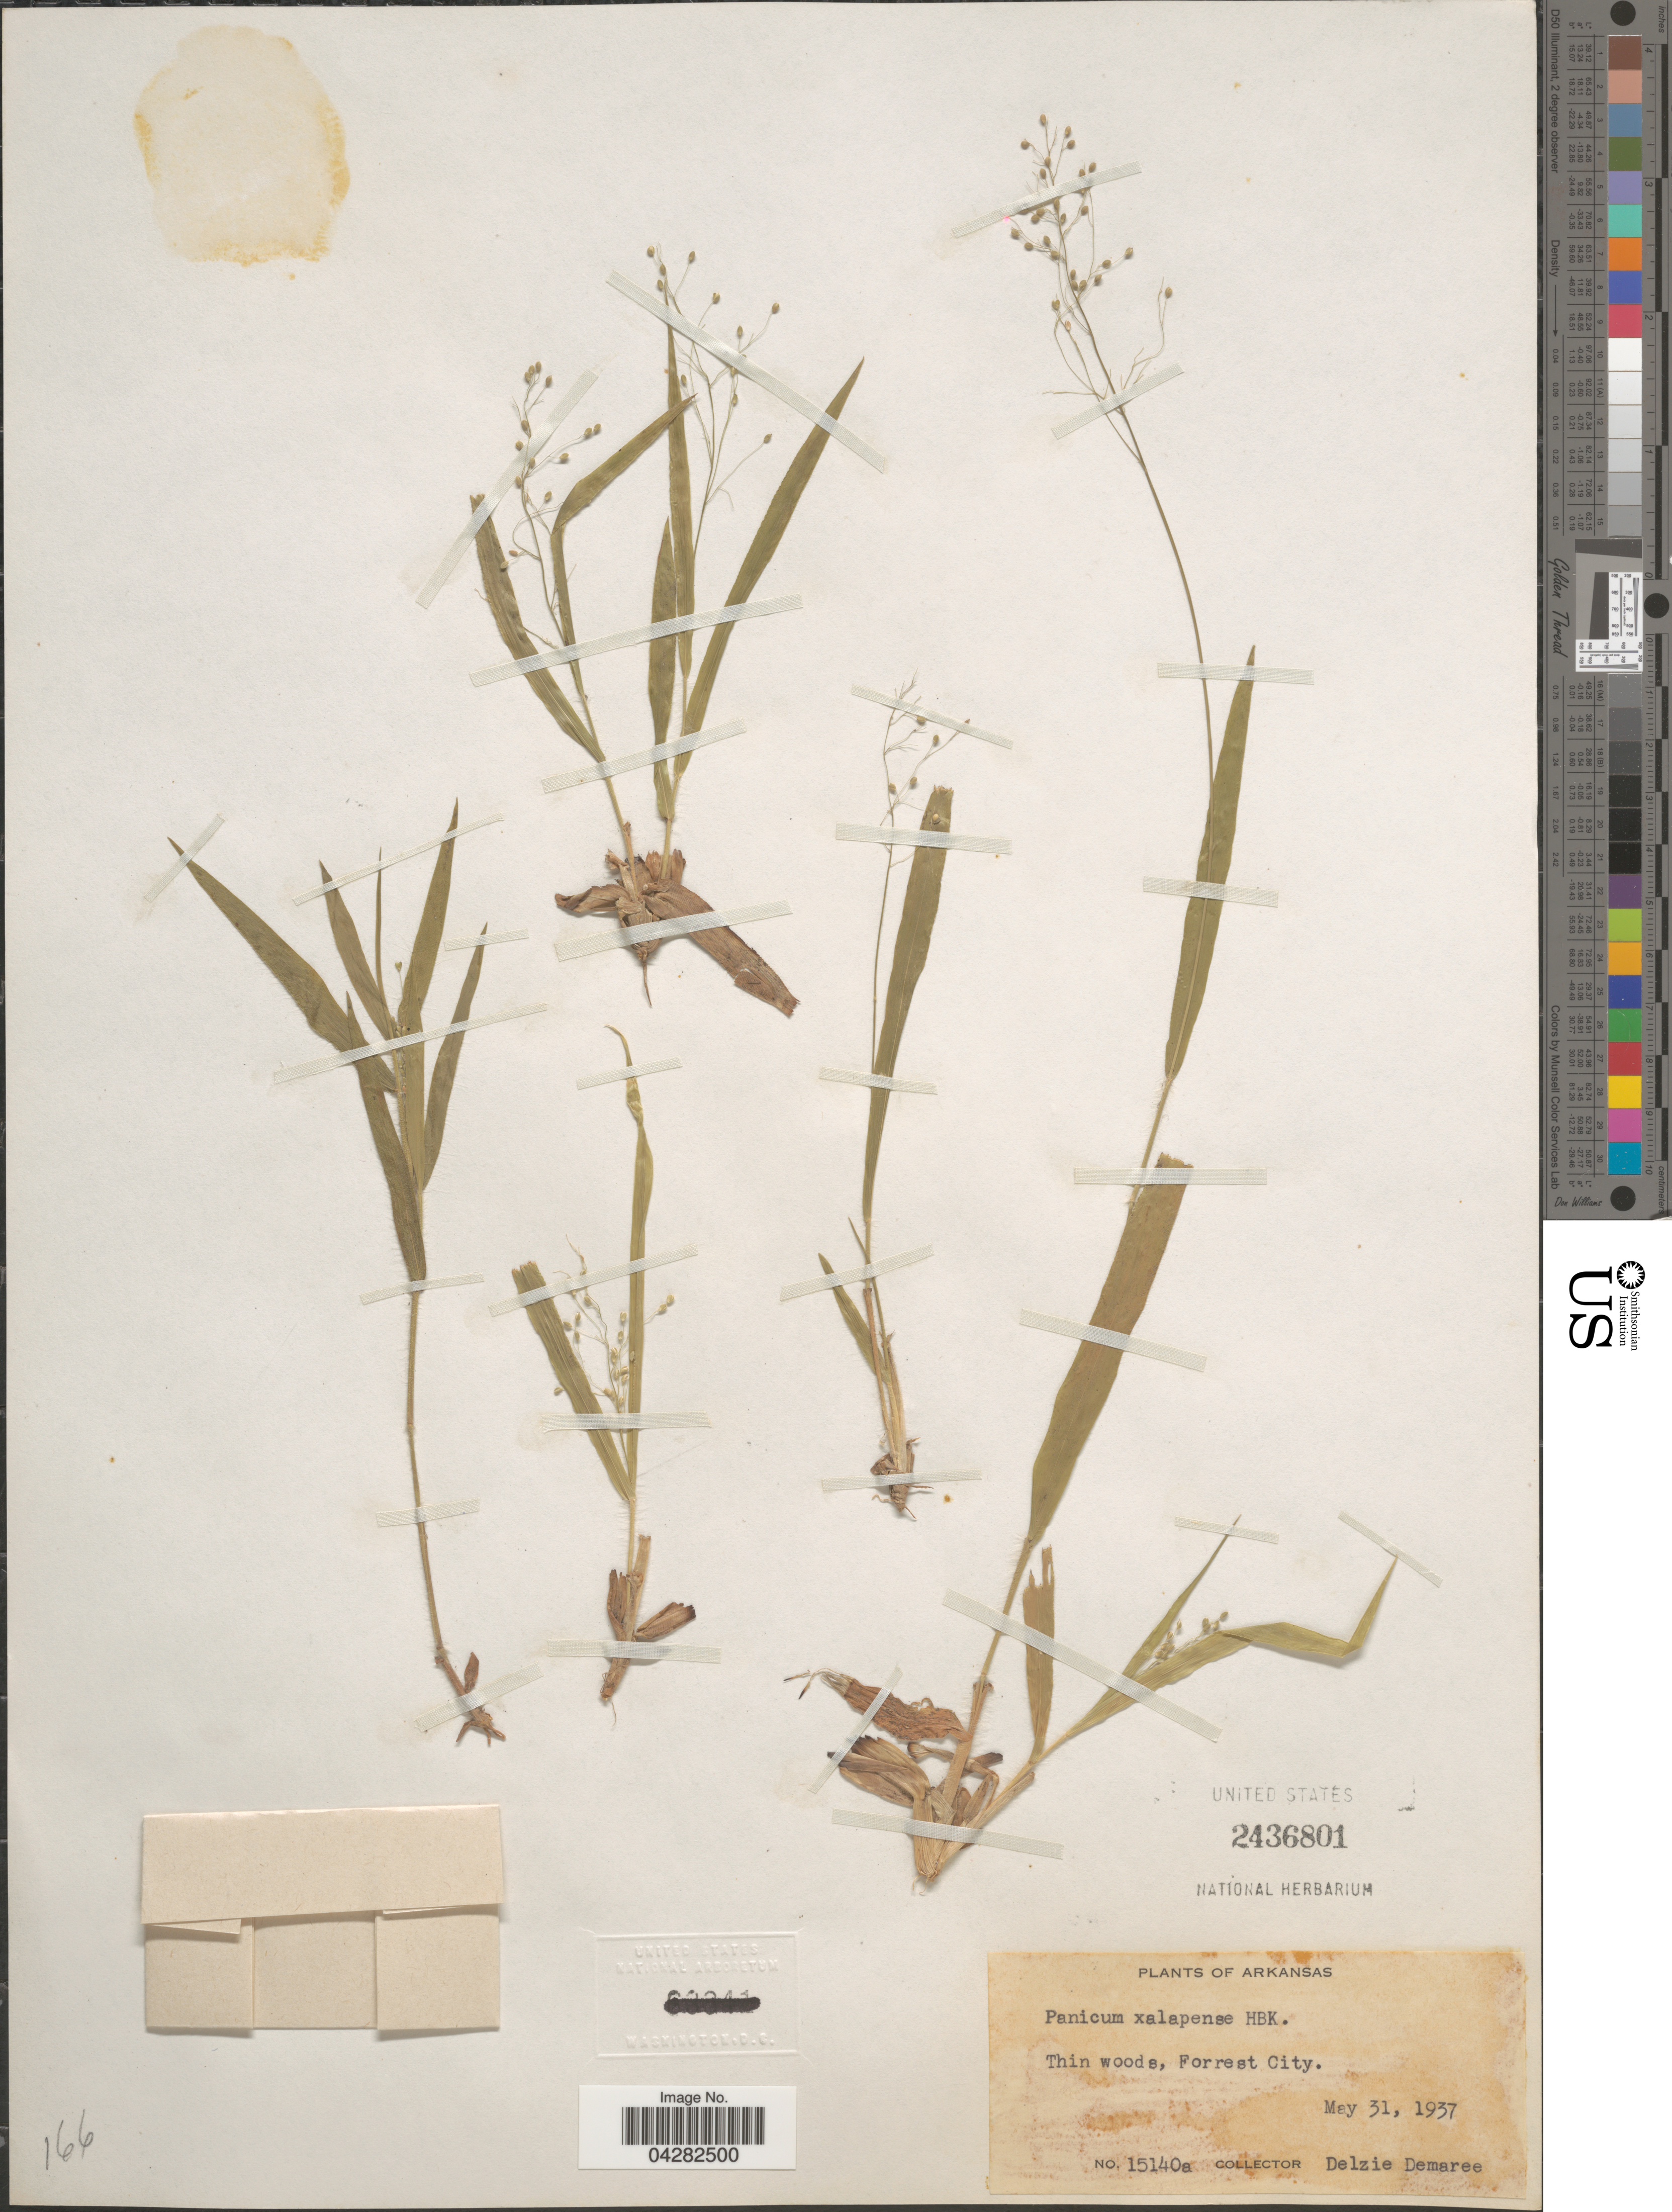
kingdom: Plantae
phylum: Tracheophyta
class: Liliopsida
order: Poales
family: Poaceae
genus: Dichanthelium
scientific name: Dichanthelium laxiflorum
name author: (Lam.) Gould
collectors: D. Demaree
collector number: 15140a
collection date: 1937-03-31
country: United States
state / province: Arkansas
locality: Thin woods, Forrest City.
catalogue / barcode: US 2436801